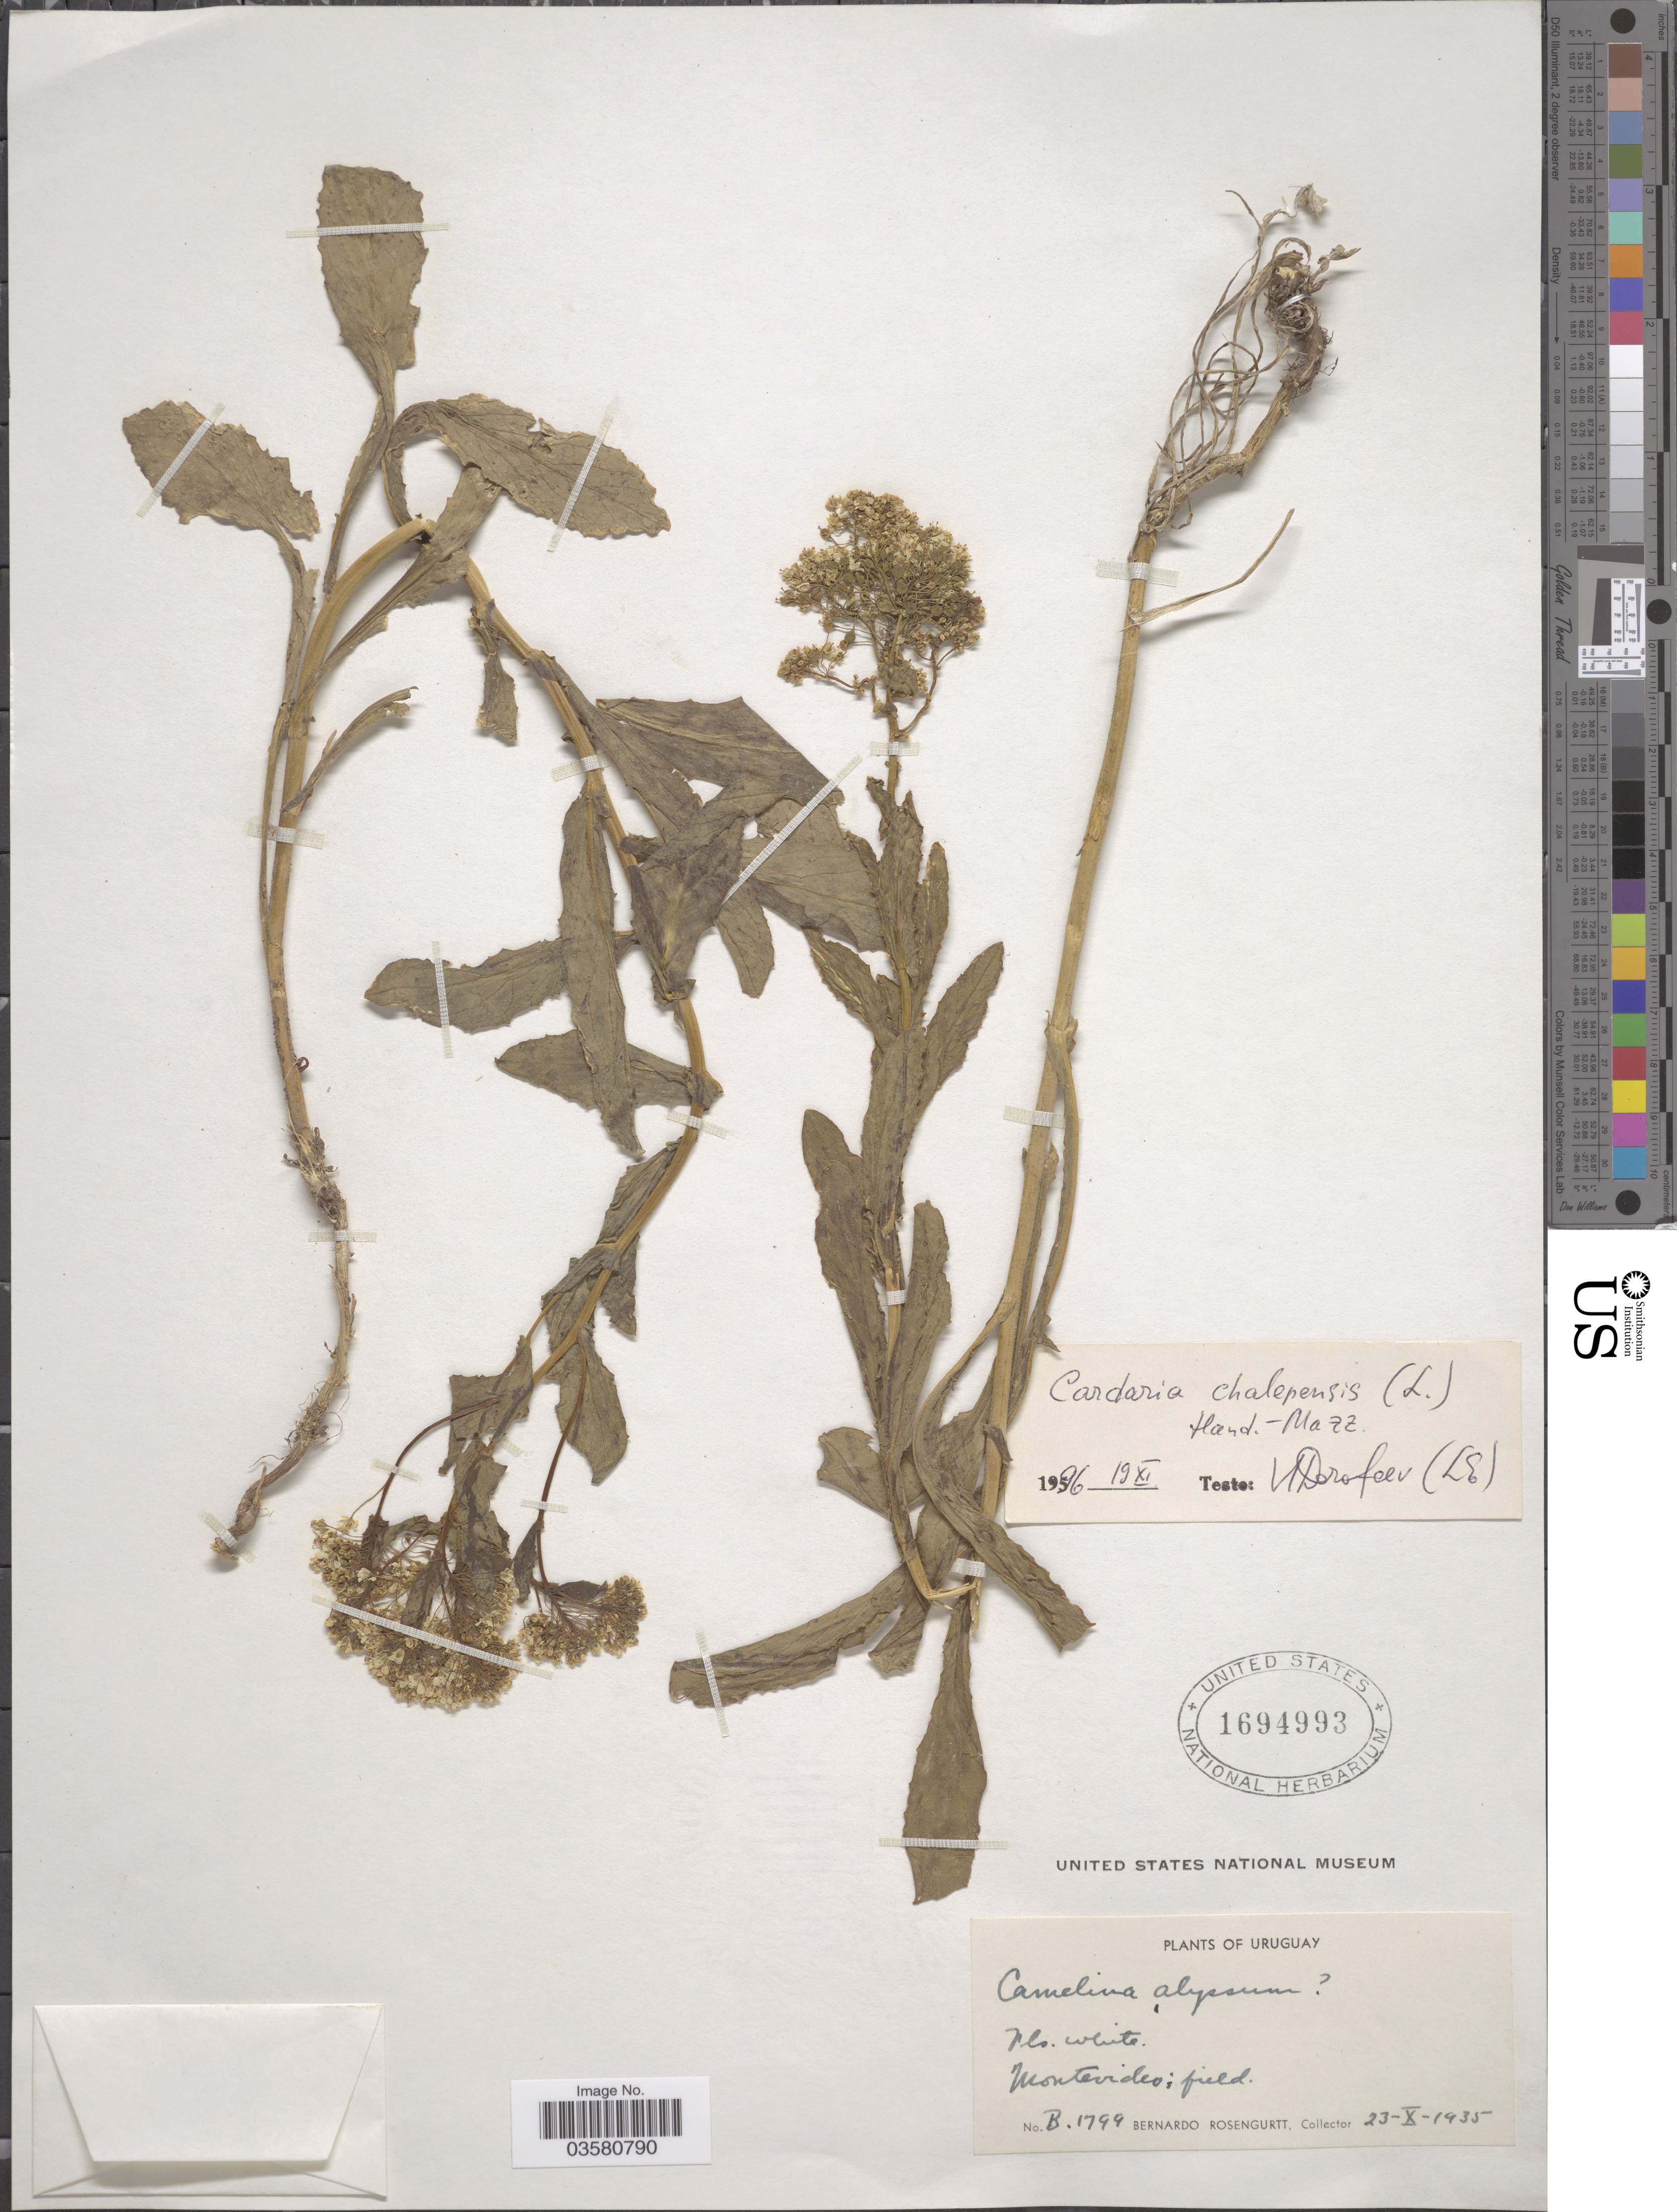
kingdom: Plantae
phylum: Tracheophyta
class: Magnoliopsida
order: Brassicales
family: Brassicaceae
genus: Lepidium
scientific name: Lepidium chalepense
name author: L.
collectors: B. Rosengurtt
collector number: B1799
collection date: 1935-10-23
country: Uruguay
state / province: Montevideo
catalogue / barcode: US 1694993